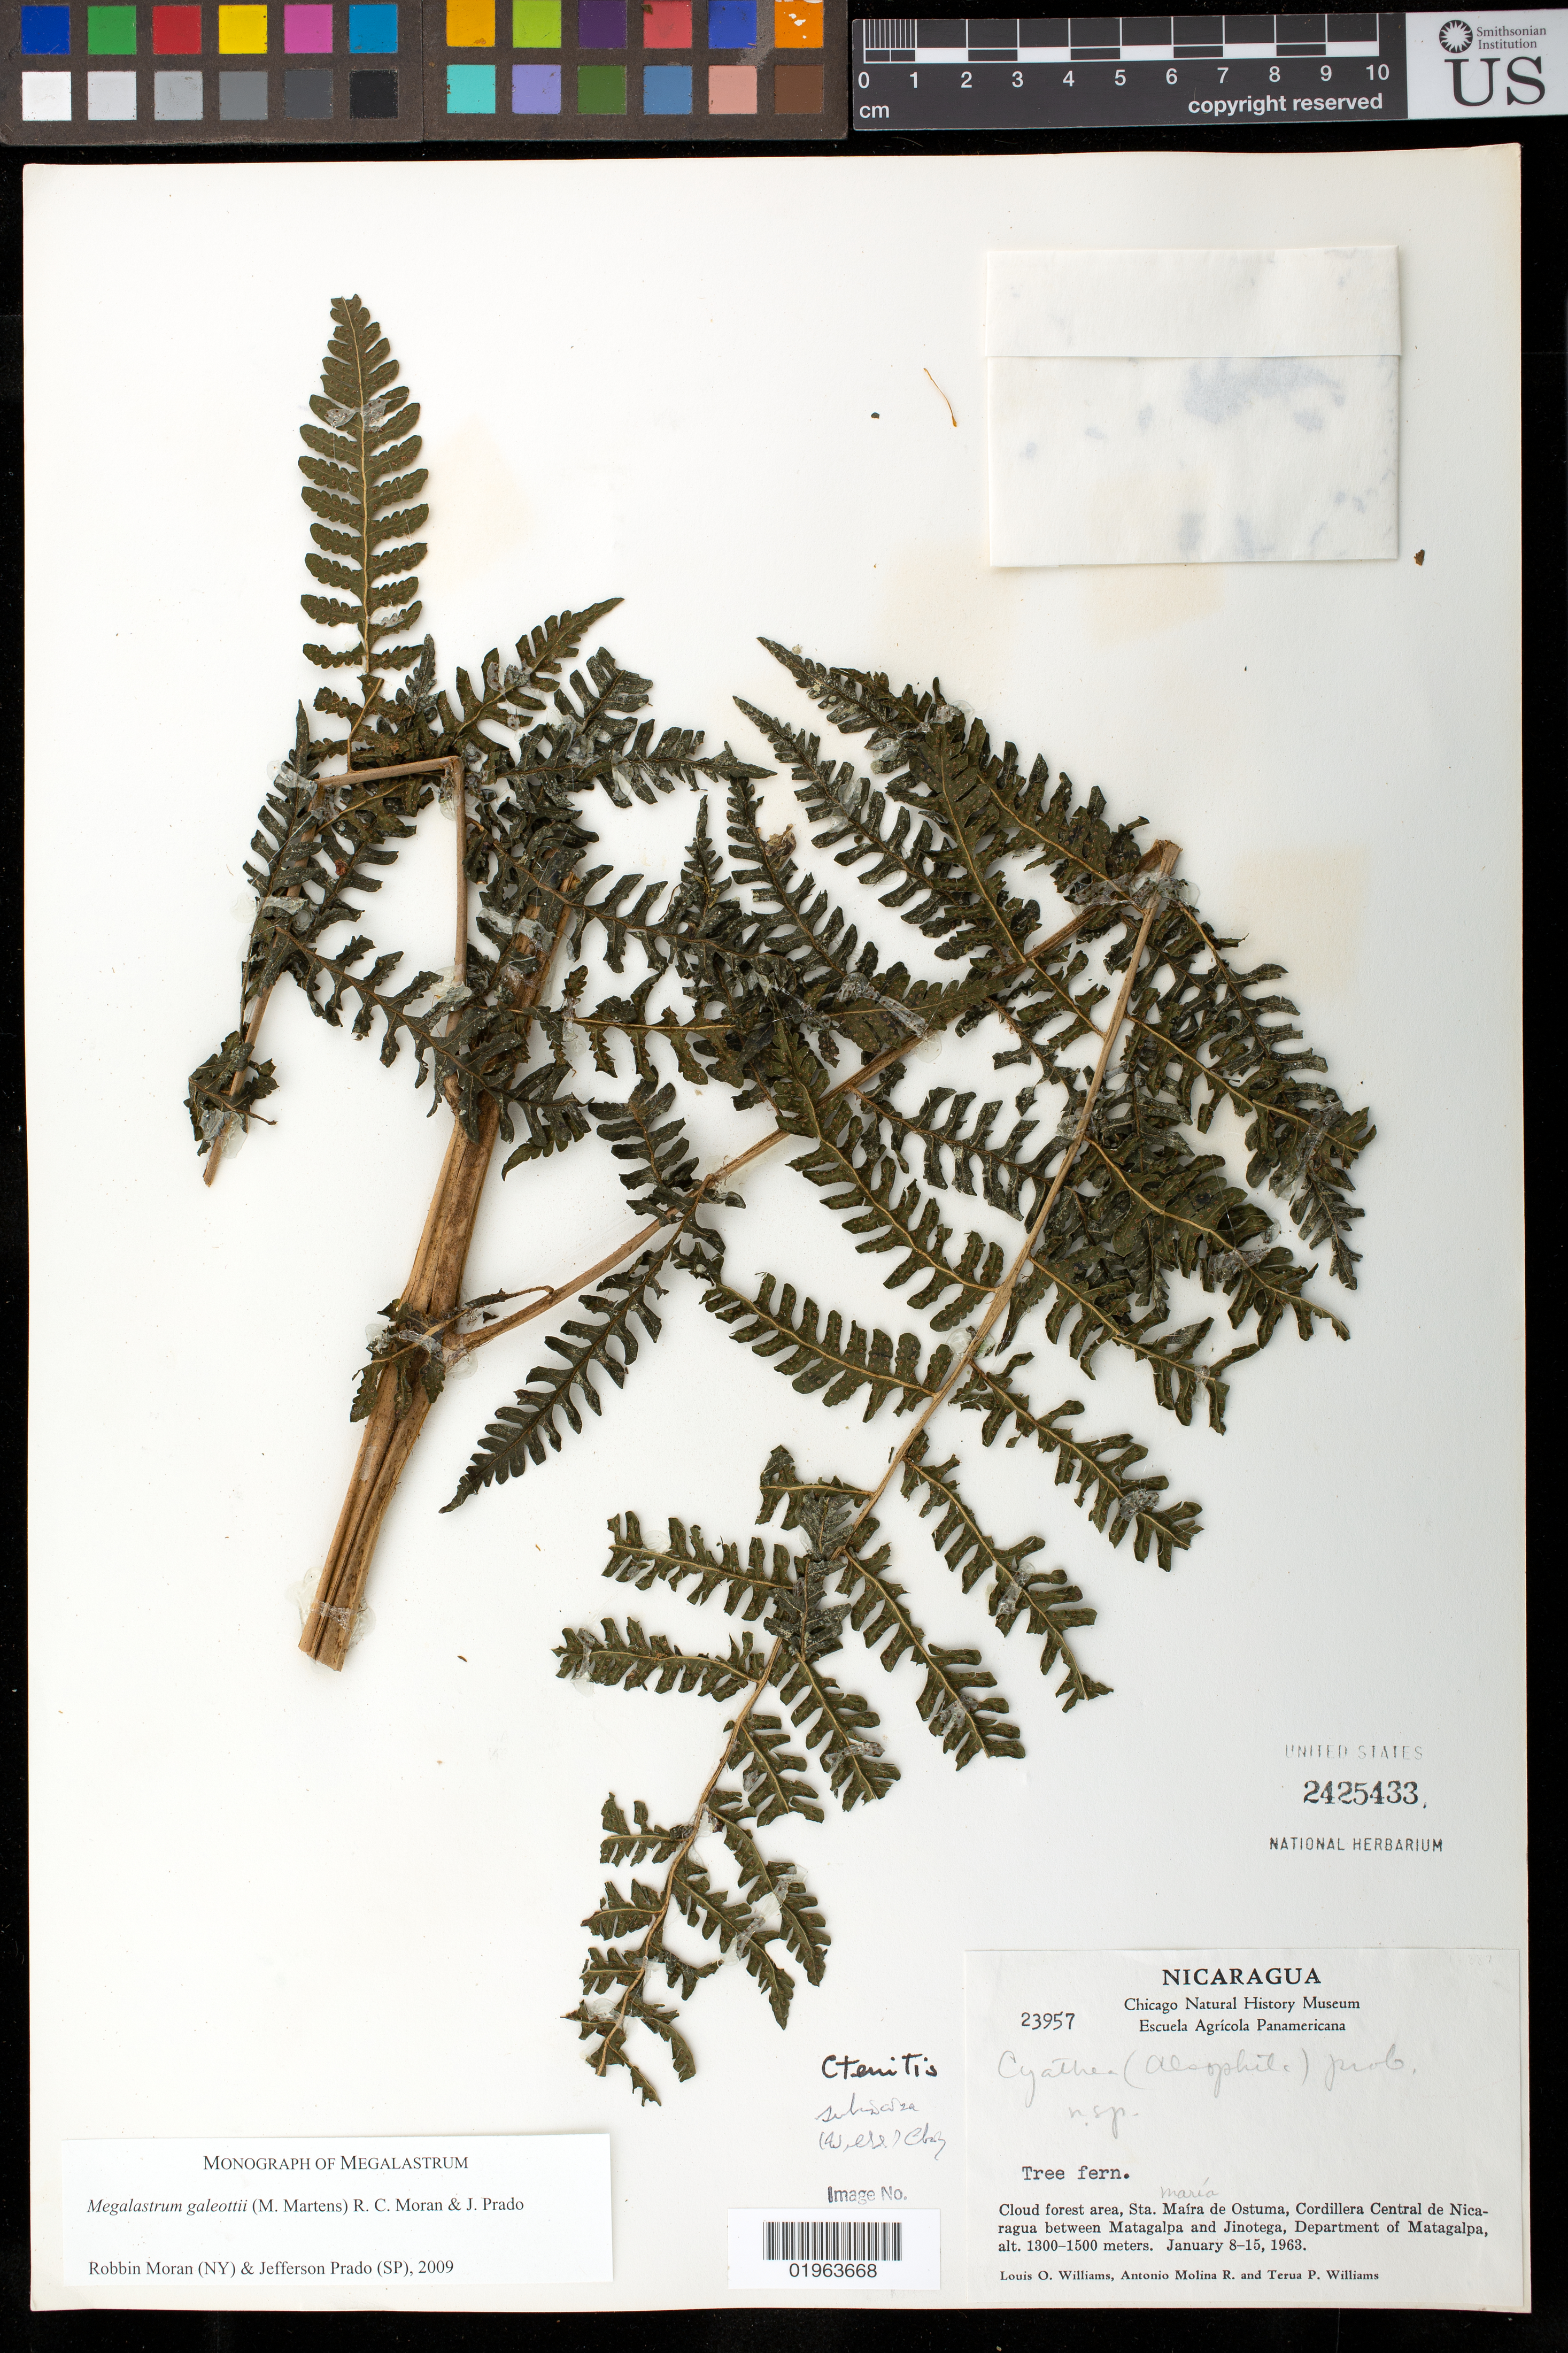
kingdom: Plantae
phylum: Tracheophyta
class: Polypodiopsida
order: Polypodiales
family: Dryopteridaceae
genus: Megalastrum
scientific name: Megalastrum galeottii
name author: (M. Martens) R.C. Moran & J. Prado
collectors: L. O. Williams, A. Molina R. & T. P. Williams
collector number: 23957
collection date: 1963-01-08/1963-01-15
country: Nicaragua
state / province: Matagalpa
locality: Sta. Maria de Ostuma, Cordillera Central de Nicaragua between Matagalpa and Jinotega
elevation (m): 1300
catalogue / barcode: US 2425433